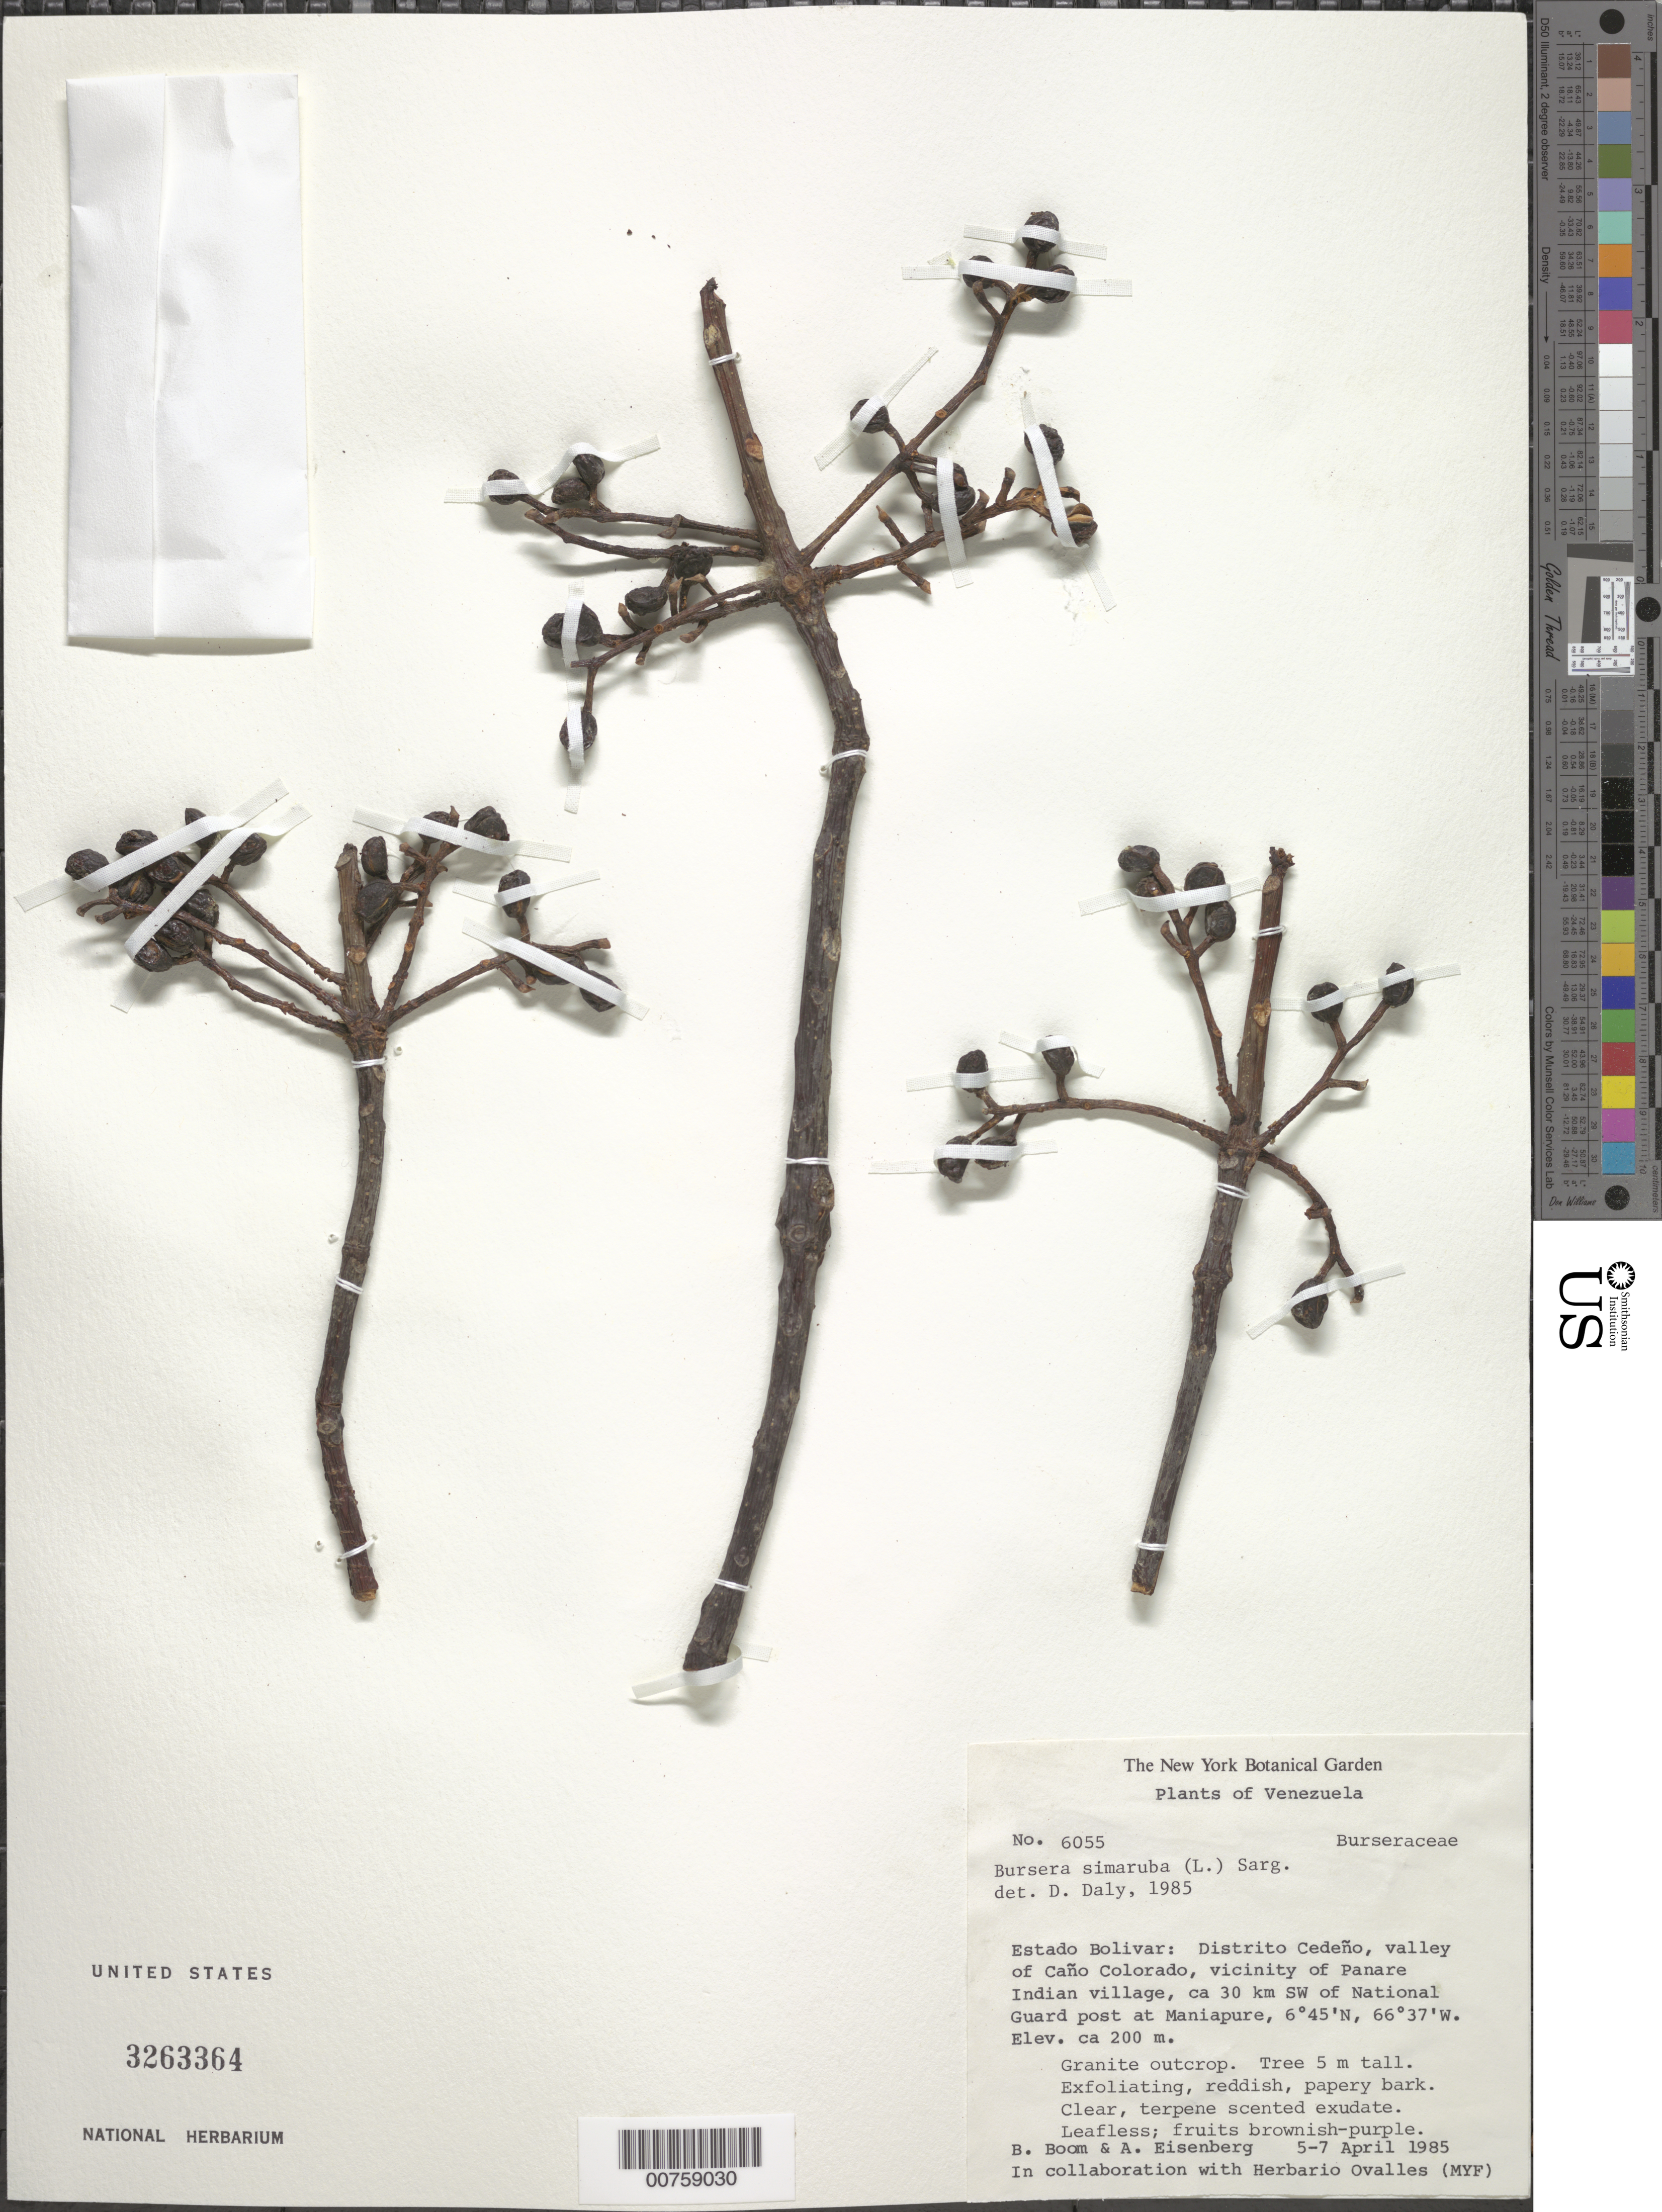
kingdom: Plantae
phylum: Tracheophyta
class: Magnoliopsida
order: Sapindales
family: Burseraceae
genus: Bursera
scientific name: Bursera simaruba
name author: (L.) Sarg.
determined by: Daly, D. C.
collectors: B. M. Boom & A. Eisenberg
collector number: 6055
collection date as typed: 5-Apr-85 to 7-Apr-85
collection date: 1985-04-05/1985-04-07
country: Venezuela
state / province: Bolívar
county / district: Cedeño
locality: Caño Colorado valley, Panare Indian village vic., ca 30 km SW of National Guard post at Maniapure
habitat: Granite outcrop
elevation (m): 200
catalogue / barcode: US 3263364